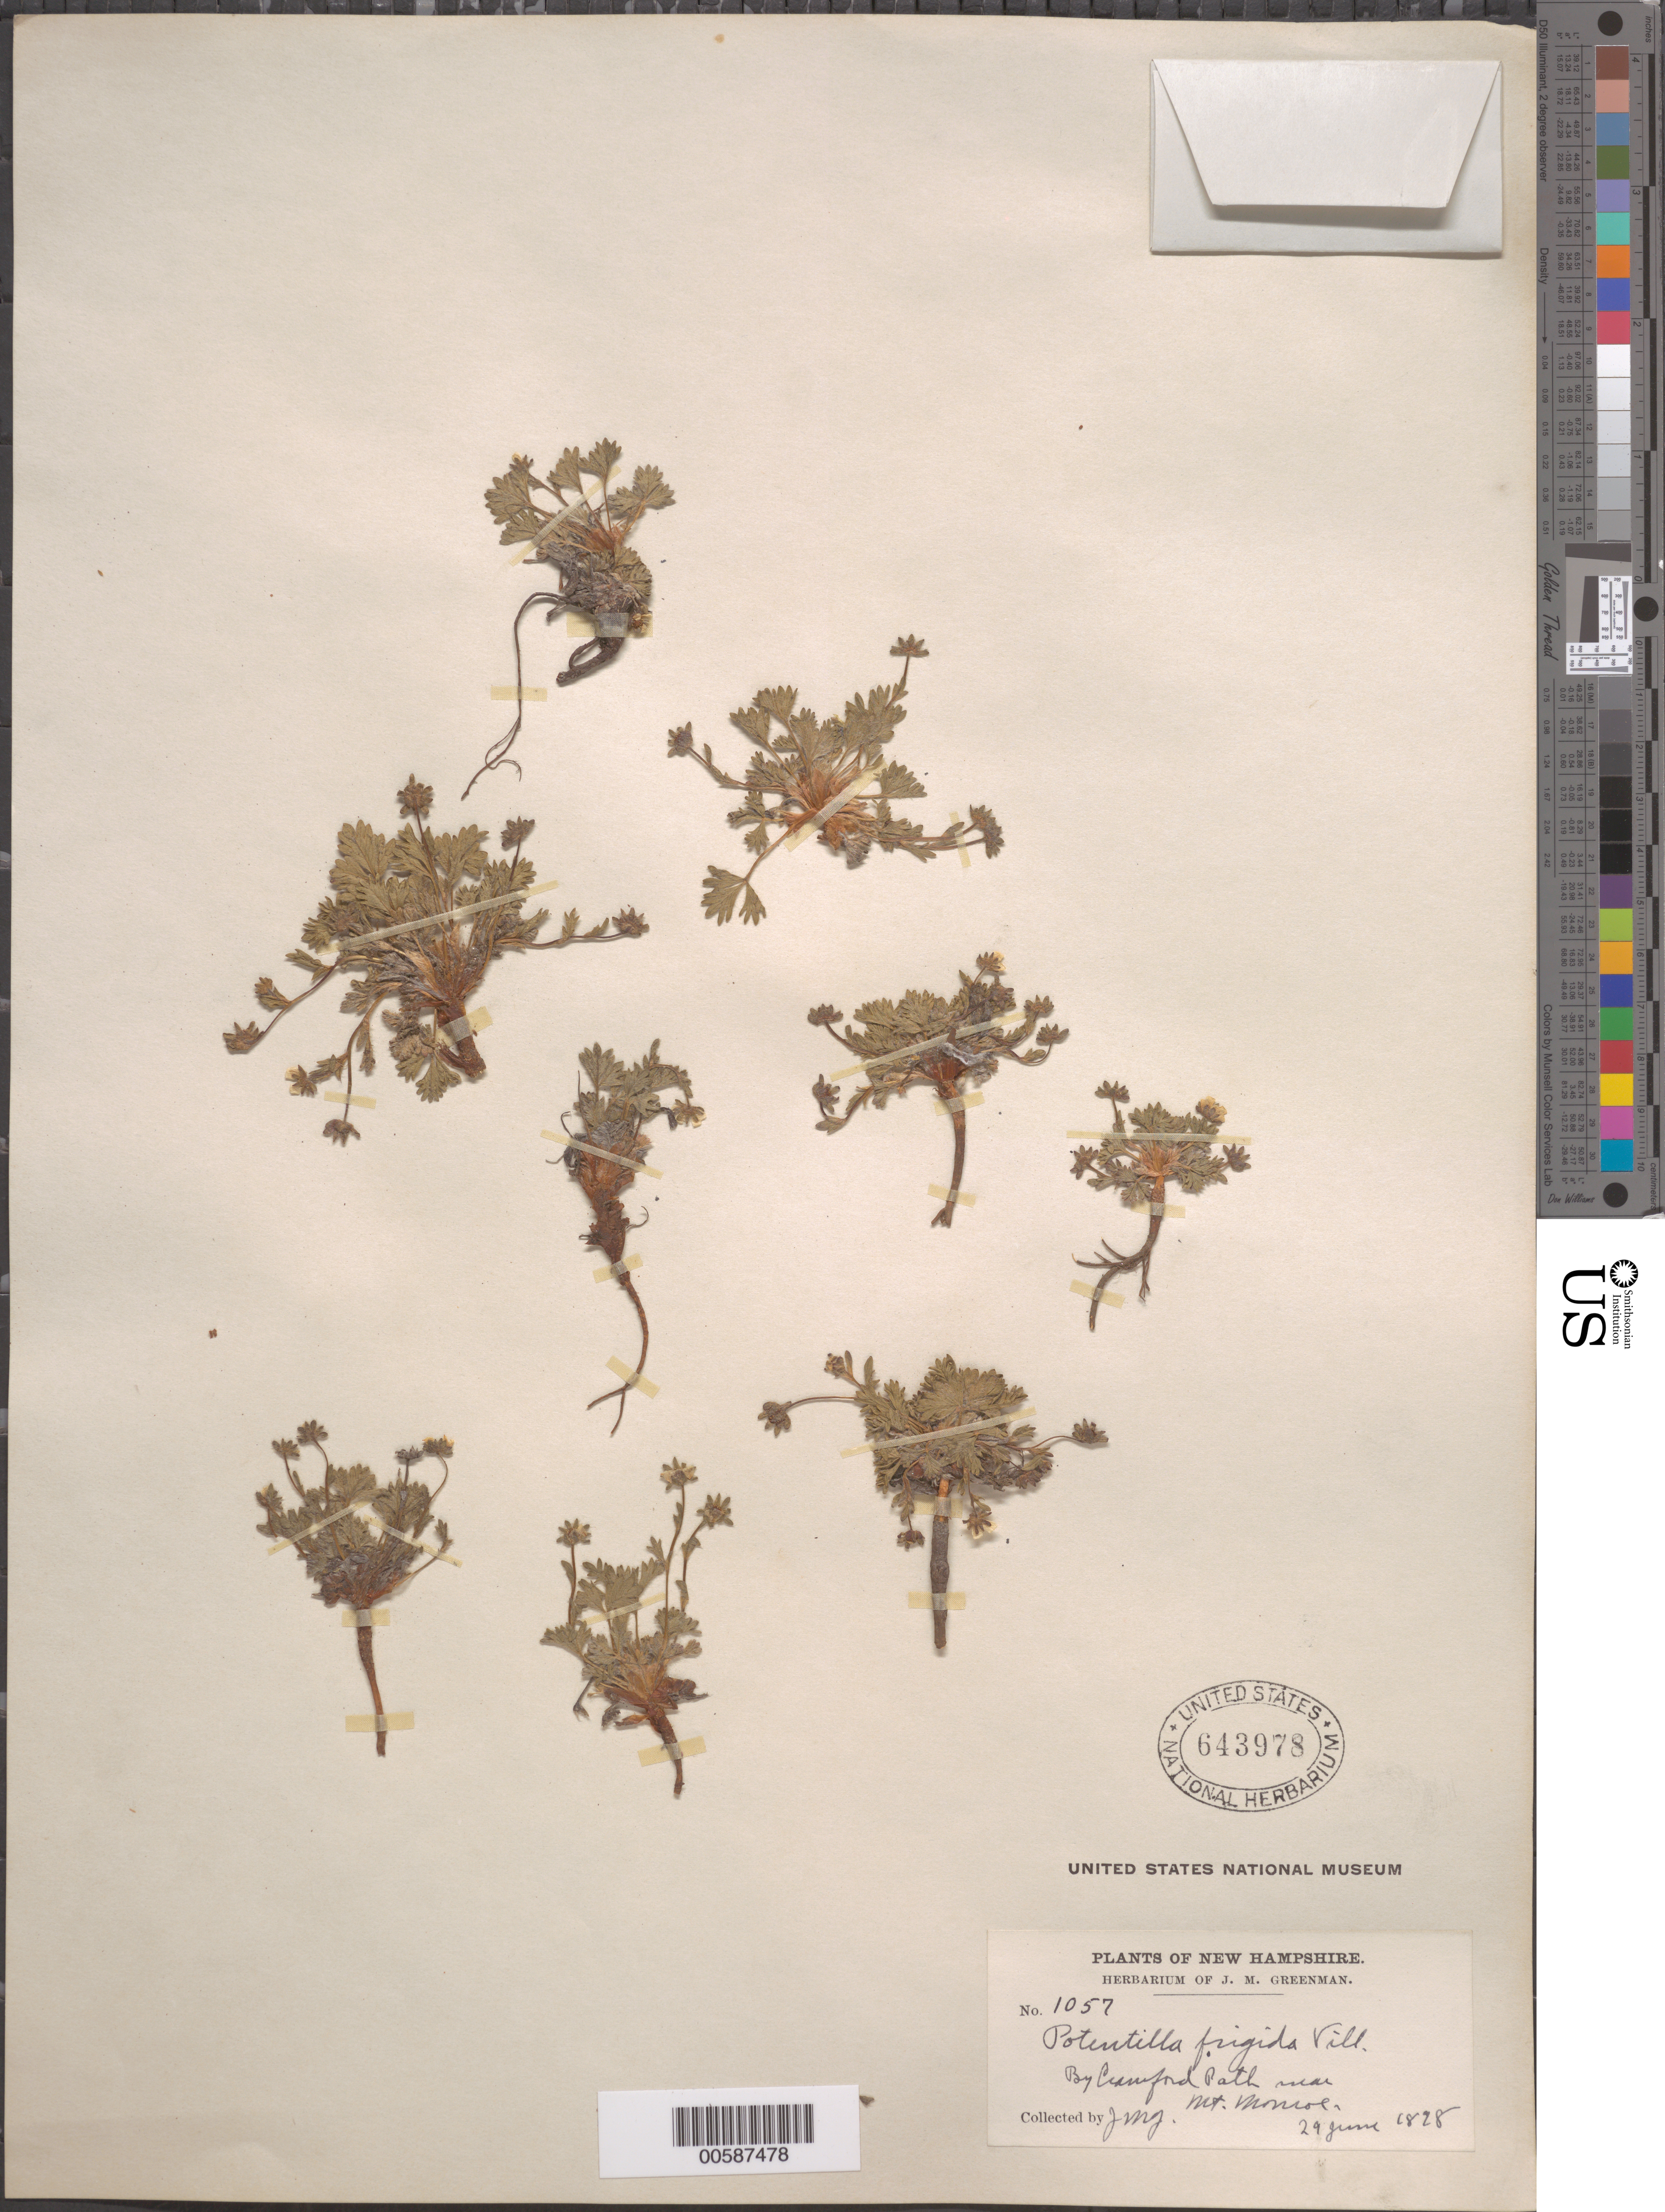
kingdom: Plantae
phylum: Tracheophyta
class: Magnoliopsida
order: Rosales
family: Rosaceae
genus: Potentilla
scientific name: Potentilla robbinsiana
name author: (Lehm. ex Rydb.) Oakes ex Rydb.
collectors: J. M. Greenman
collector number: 1057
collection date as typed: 29 Jun 1878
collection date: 1878-06-29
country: United States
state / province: New Hampshire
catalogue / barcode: US 643978